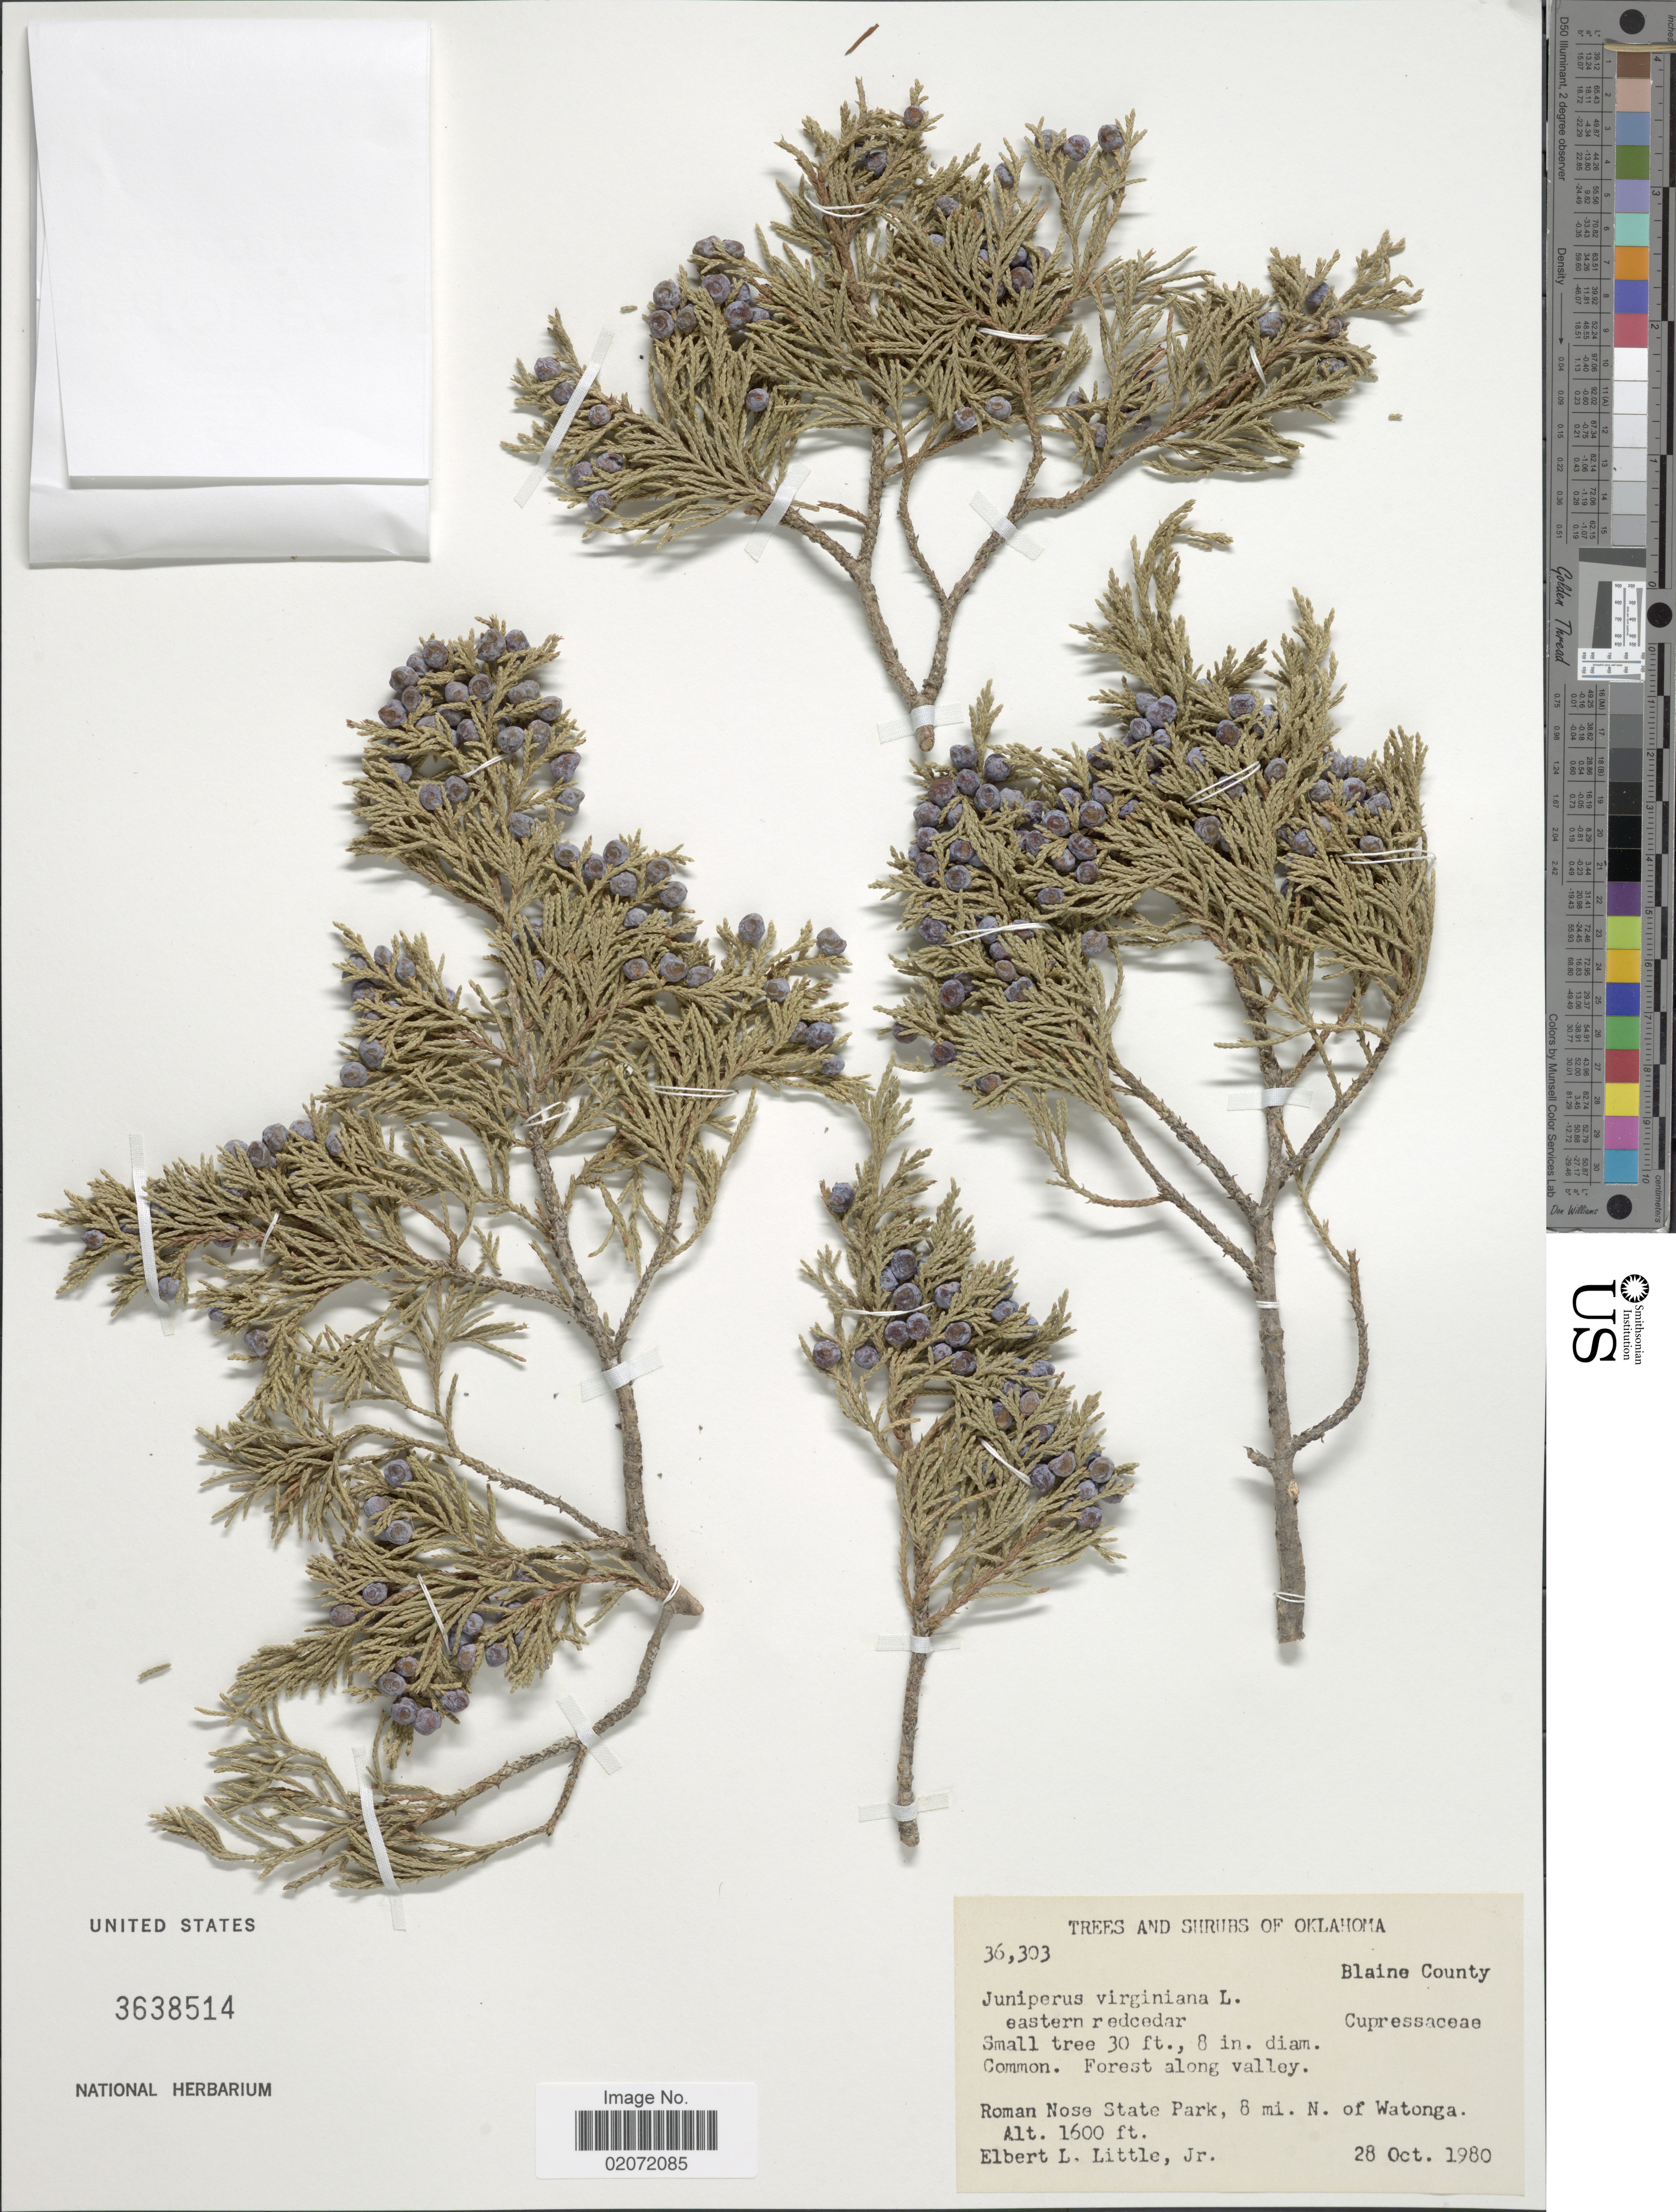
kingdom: Plantae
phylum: Tracheophyta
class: Pinopsida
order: Pinales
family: Cupressaceae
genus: Juniperus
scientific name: Juniperus virginiana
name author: L.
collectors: E. L. Little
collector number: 36303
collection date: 1980-10-25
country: United States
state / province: Oklahoma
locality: Roman Nose State Park, 8 mi. N. of Watonga. Blaine County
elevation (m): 488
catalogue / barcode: US 3638514